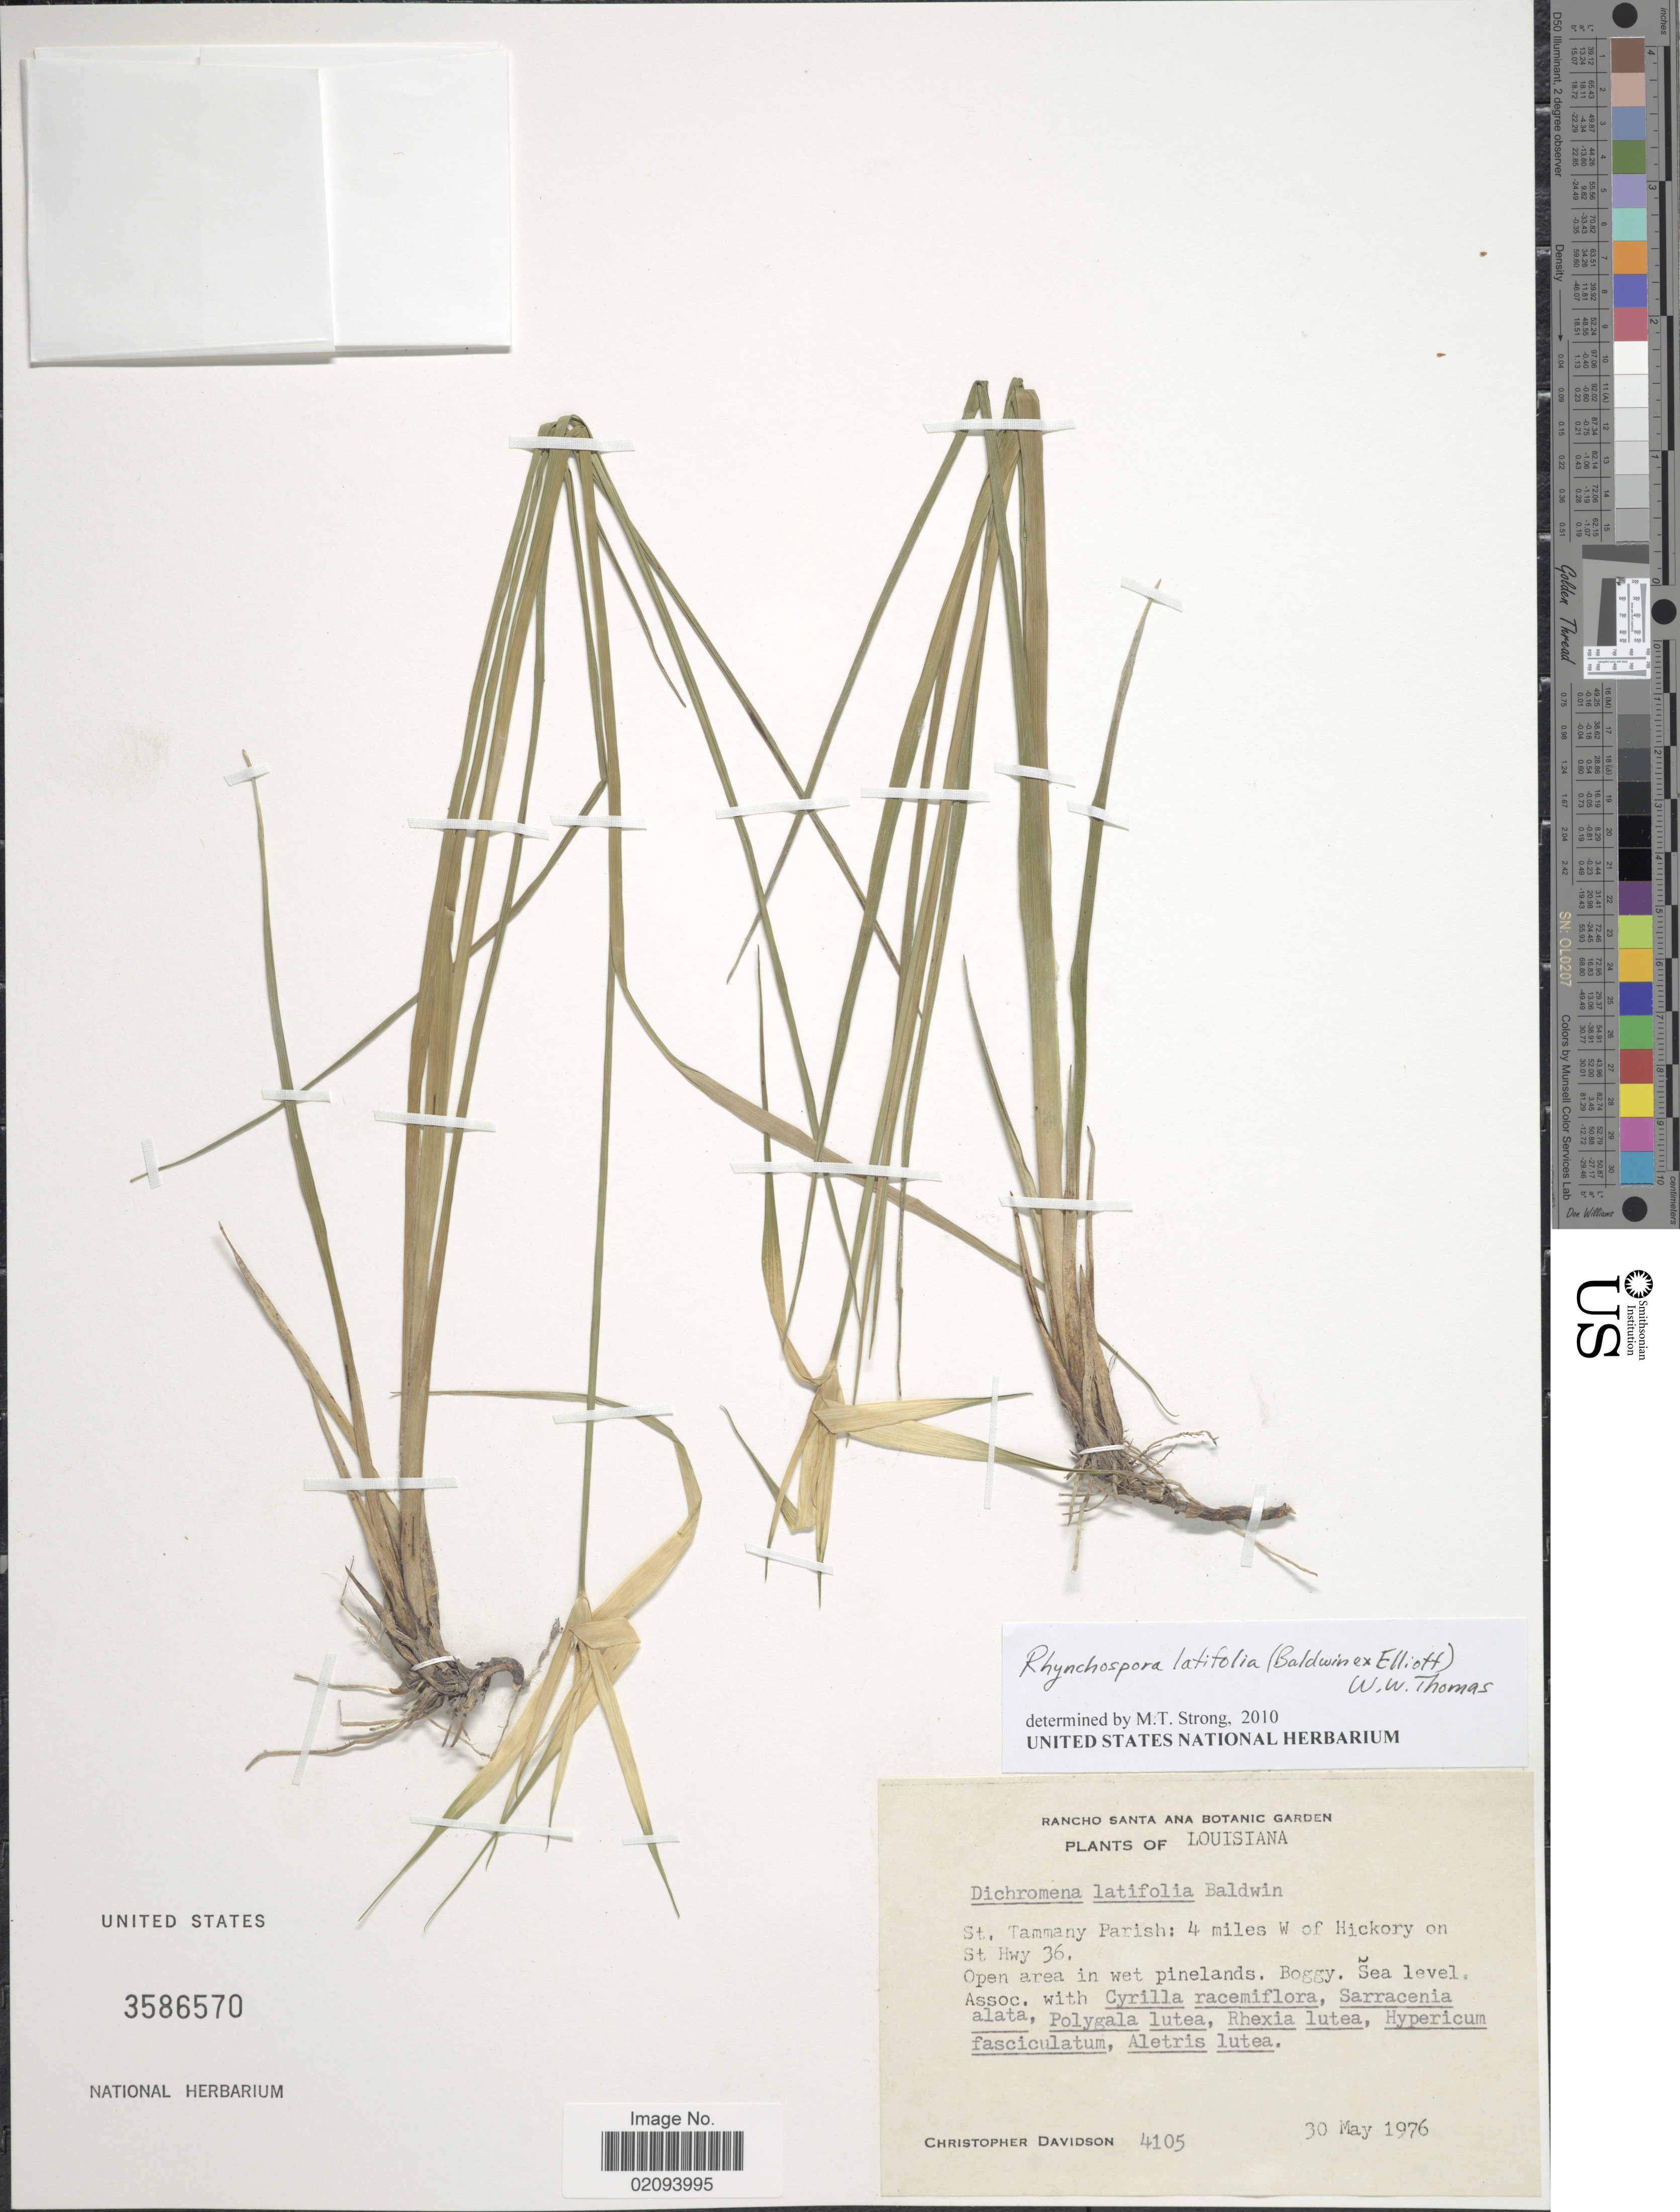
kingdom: Plantae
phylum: Tracheophyta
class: Liliopsida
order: Poales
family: Cyperaceae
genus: Rhynchospora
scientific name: Rhynchospora latifolia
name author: (Baldwin ex Elliott) W.W. Thomas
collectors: C. Davidson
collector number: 4105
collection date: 1976-05-30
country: United States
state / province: Louisiana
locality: St. Tammany Parish: 4 miles W of Hickory on St. Hwy 36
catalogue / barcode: US 3586570